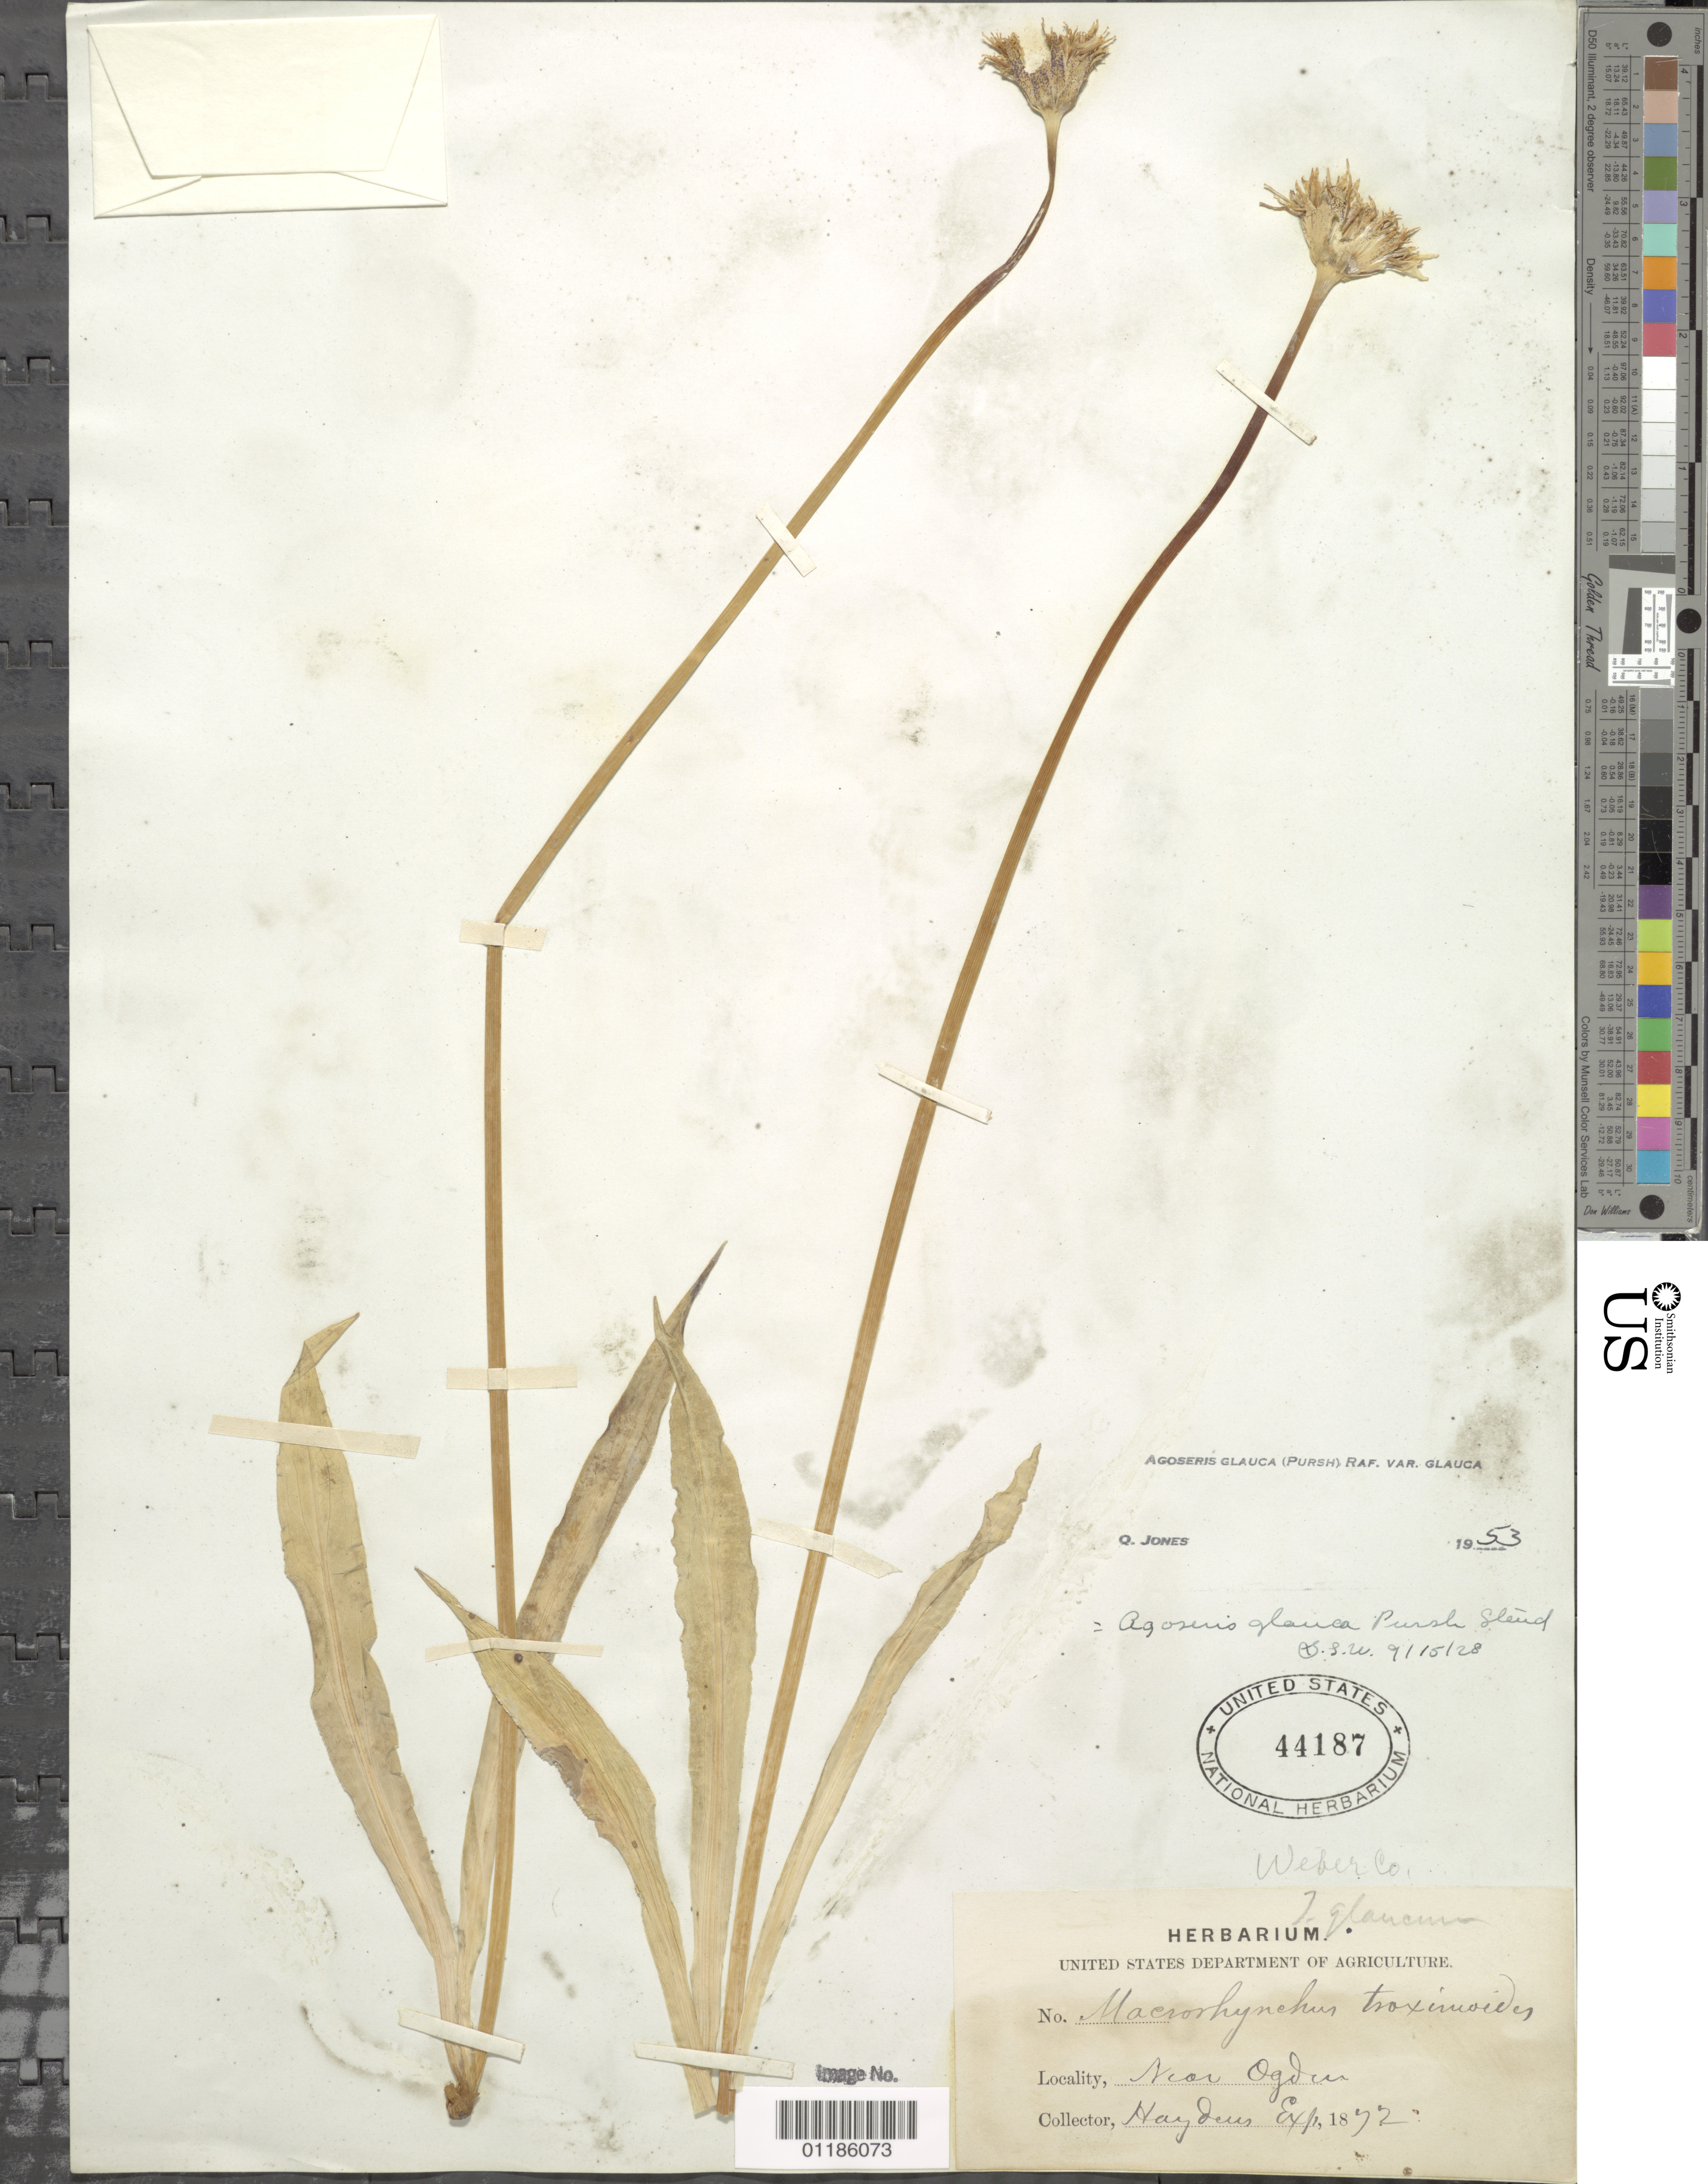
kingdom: Plantae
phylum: Tracheophyta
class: Magnoliopsida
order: Asterales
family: Asteraceae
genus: Agoseris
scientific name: Agoseris glauca var. glauca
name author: (Pursh) Raf.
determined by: Jones, Q.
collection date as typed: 1872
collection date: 1872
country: United States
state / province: Utah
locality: near Ogden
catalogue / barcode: US 44187